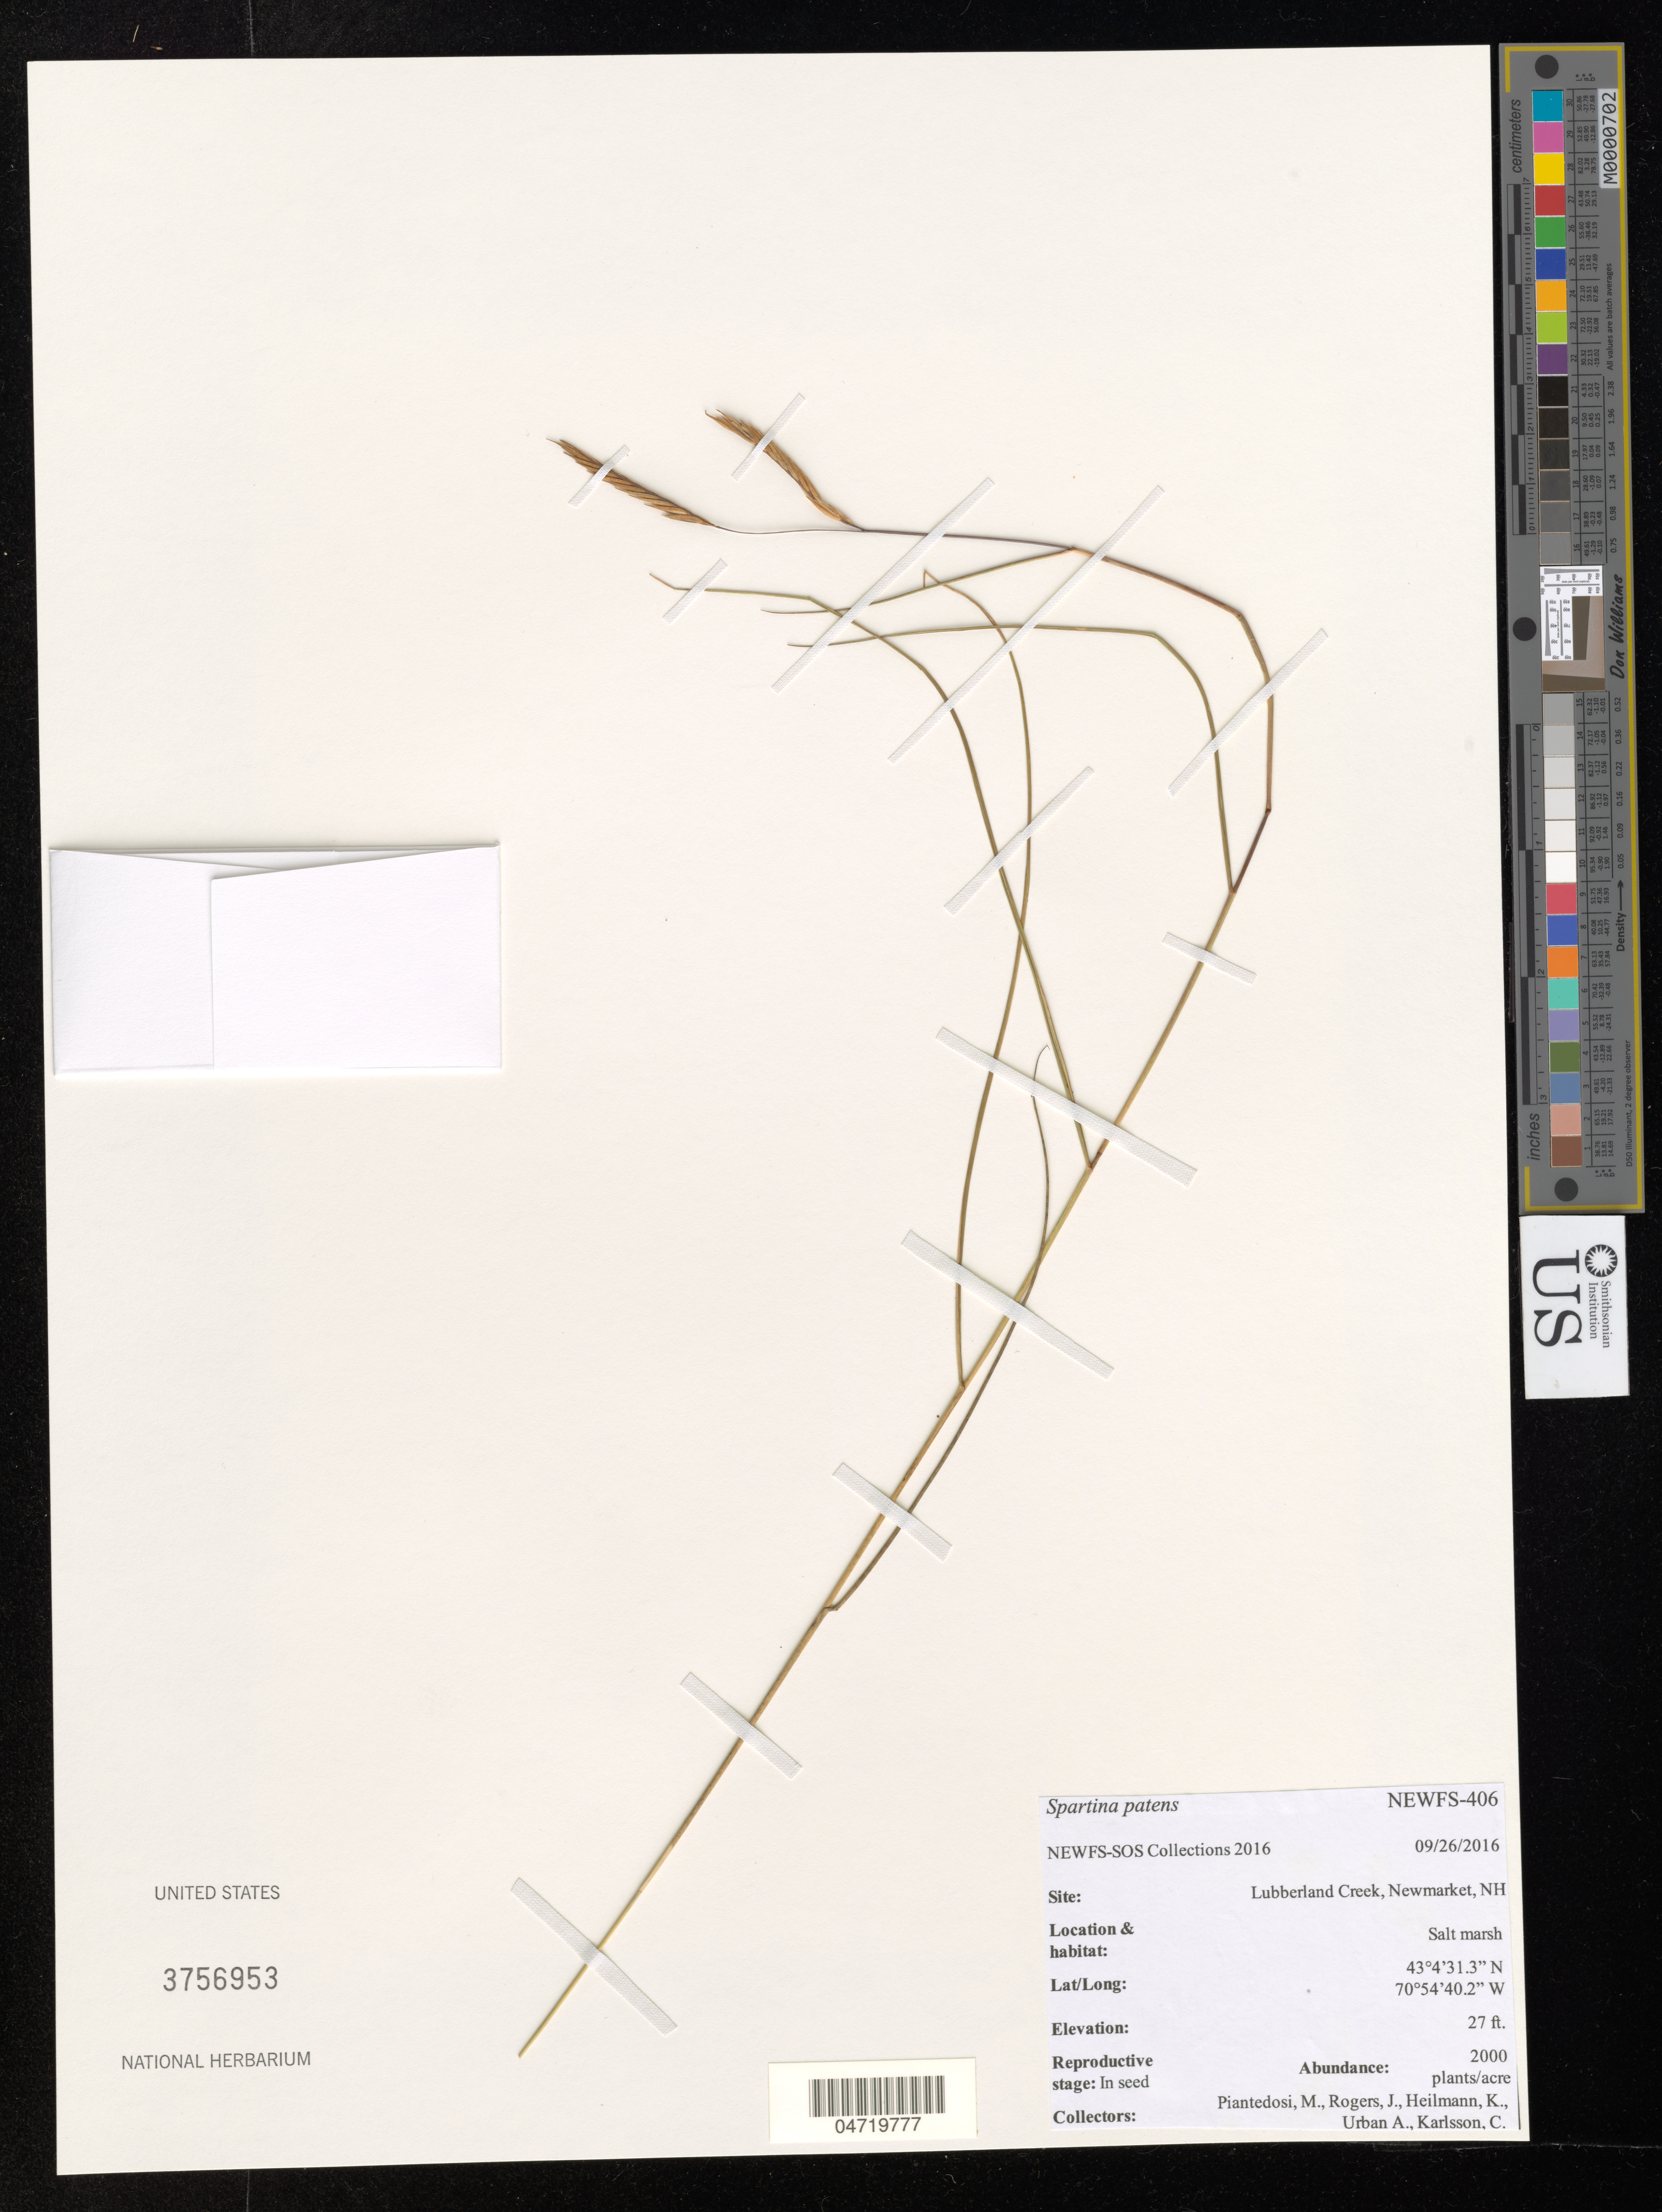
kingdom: Plantae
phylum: Tracheophyta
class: Liliopsida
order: Poales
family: Poaceae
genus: Spartina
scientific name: Spartina patens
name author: (Aiton) Muhl.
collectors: M. Piantedosi, J. Rogers, K. Heilmann, A. Urban & C. Karlsson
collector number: NEWFS-406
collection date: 2016-09-26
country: United States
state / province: New Hampshire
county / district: Strafford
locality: Lubberland Creek, Newmarket, NH, salt marsh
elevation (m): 8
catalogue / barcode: US 3756953